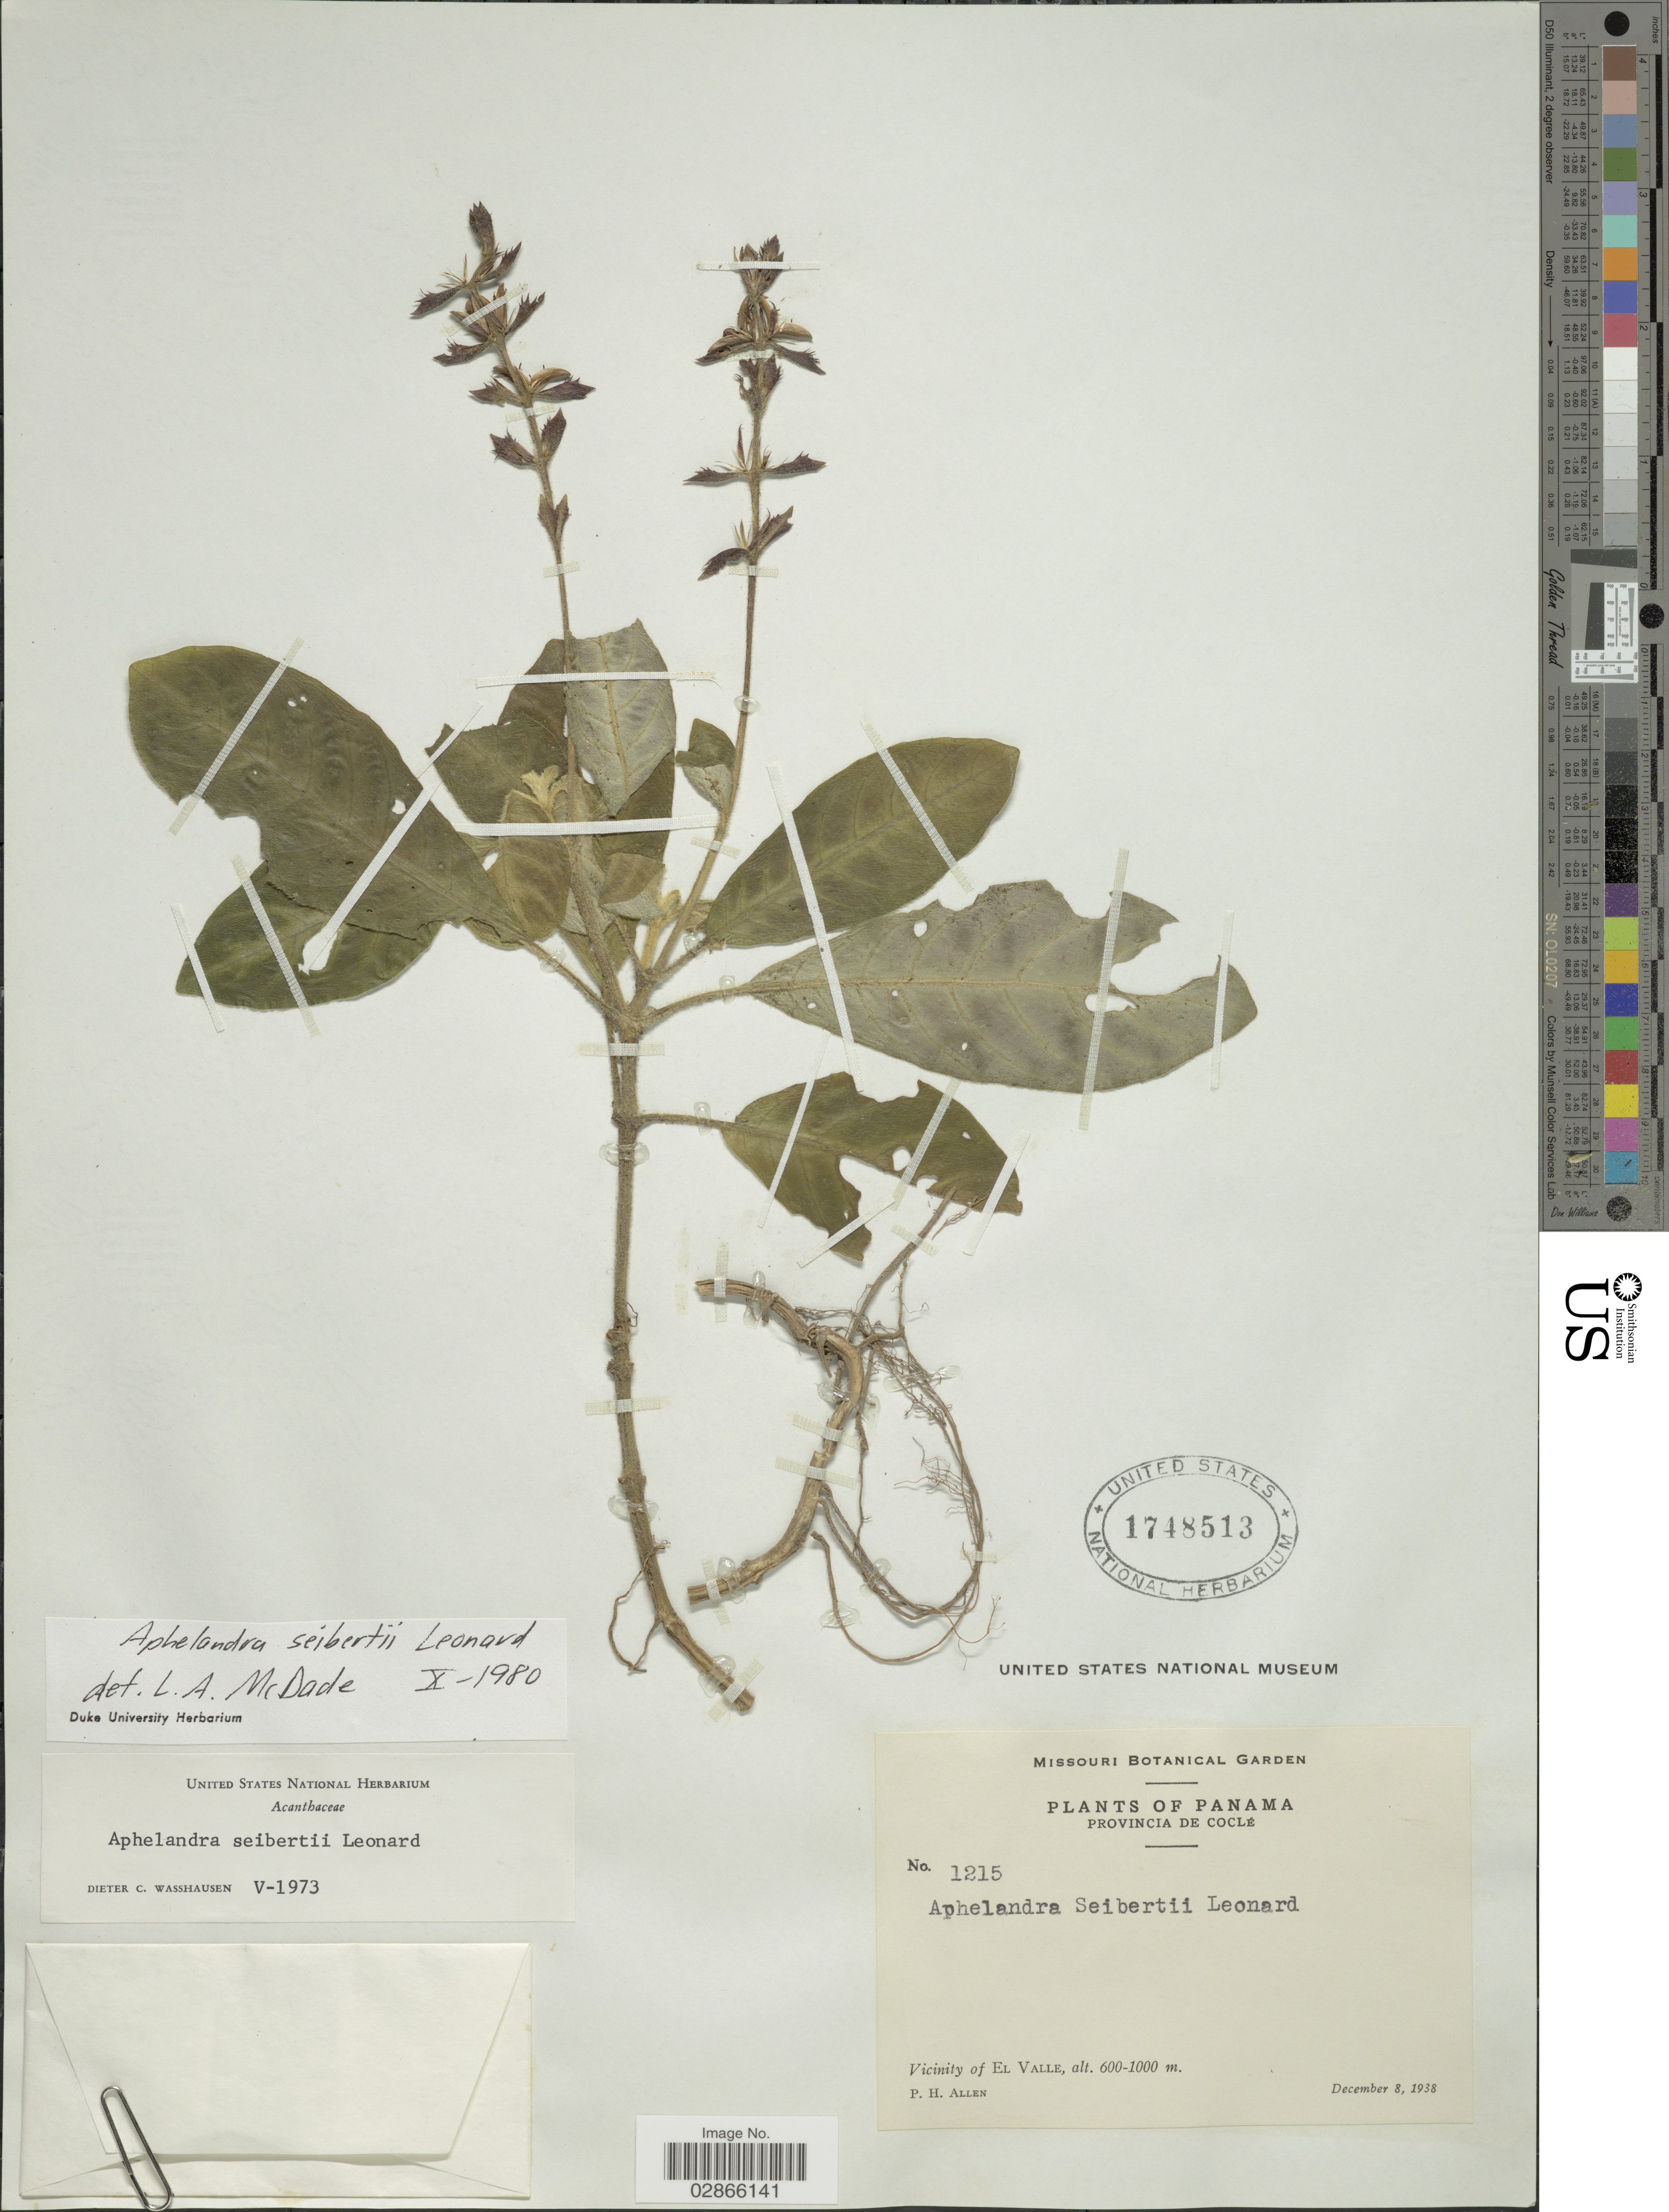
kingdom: Plantae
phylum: Tracheophyta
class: Magnoliopsida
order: Lamiales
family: Acanthaceae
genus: Aphelandra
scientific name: Aphelandra seibertii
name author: Leonard in Woodson & Seibert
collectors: P. H. Allen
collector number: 1215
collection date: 1938-12-08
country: Panama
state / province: Coclé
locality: Vicinity of El Valle.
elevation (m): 600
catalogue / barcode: US 1748513